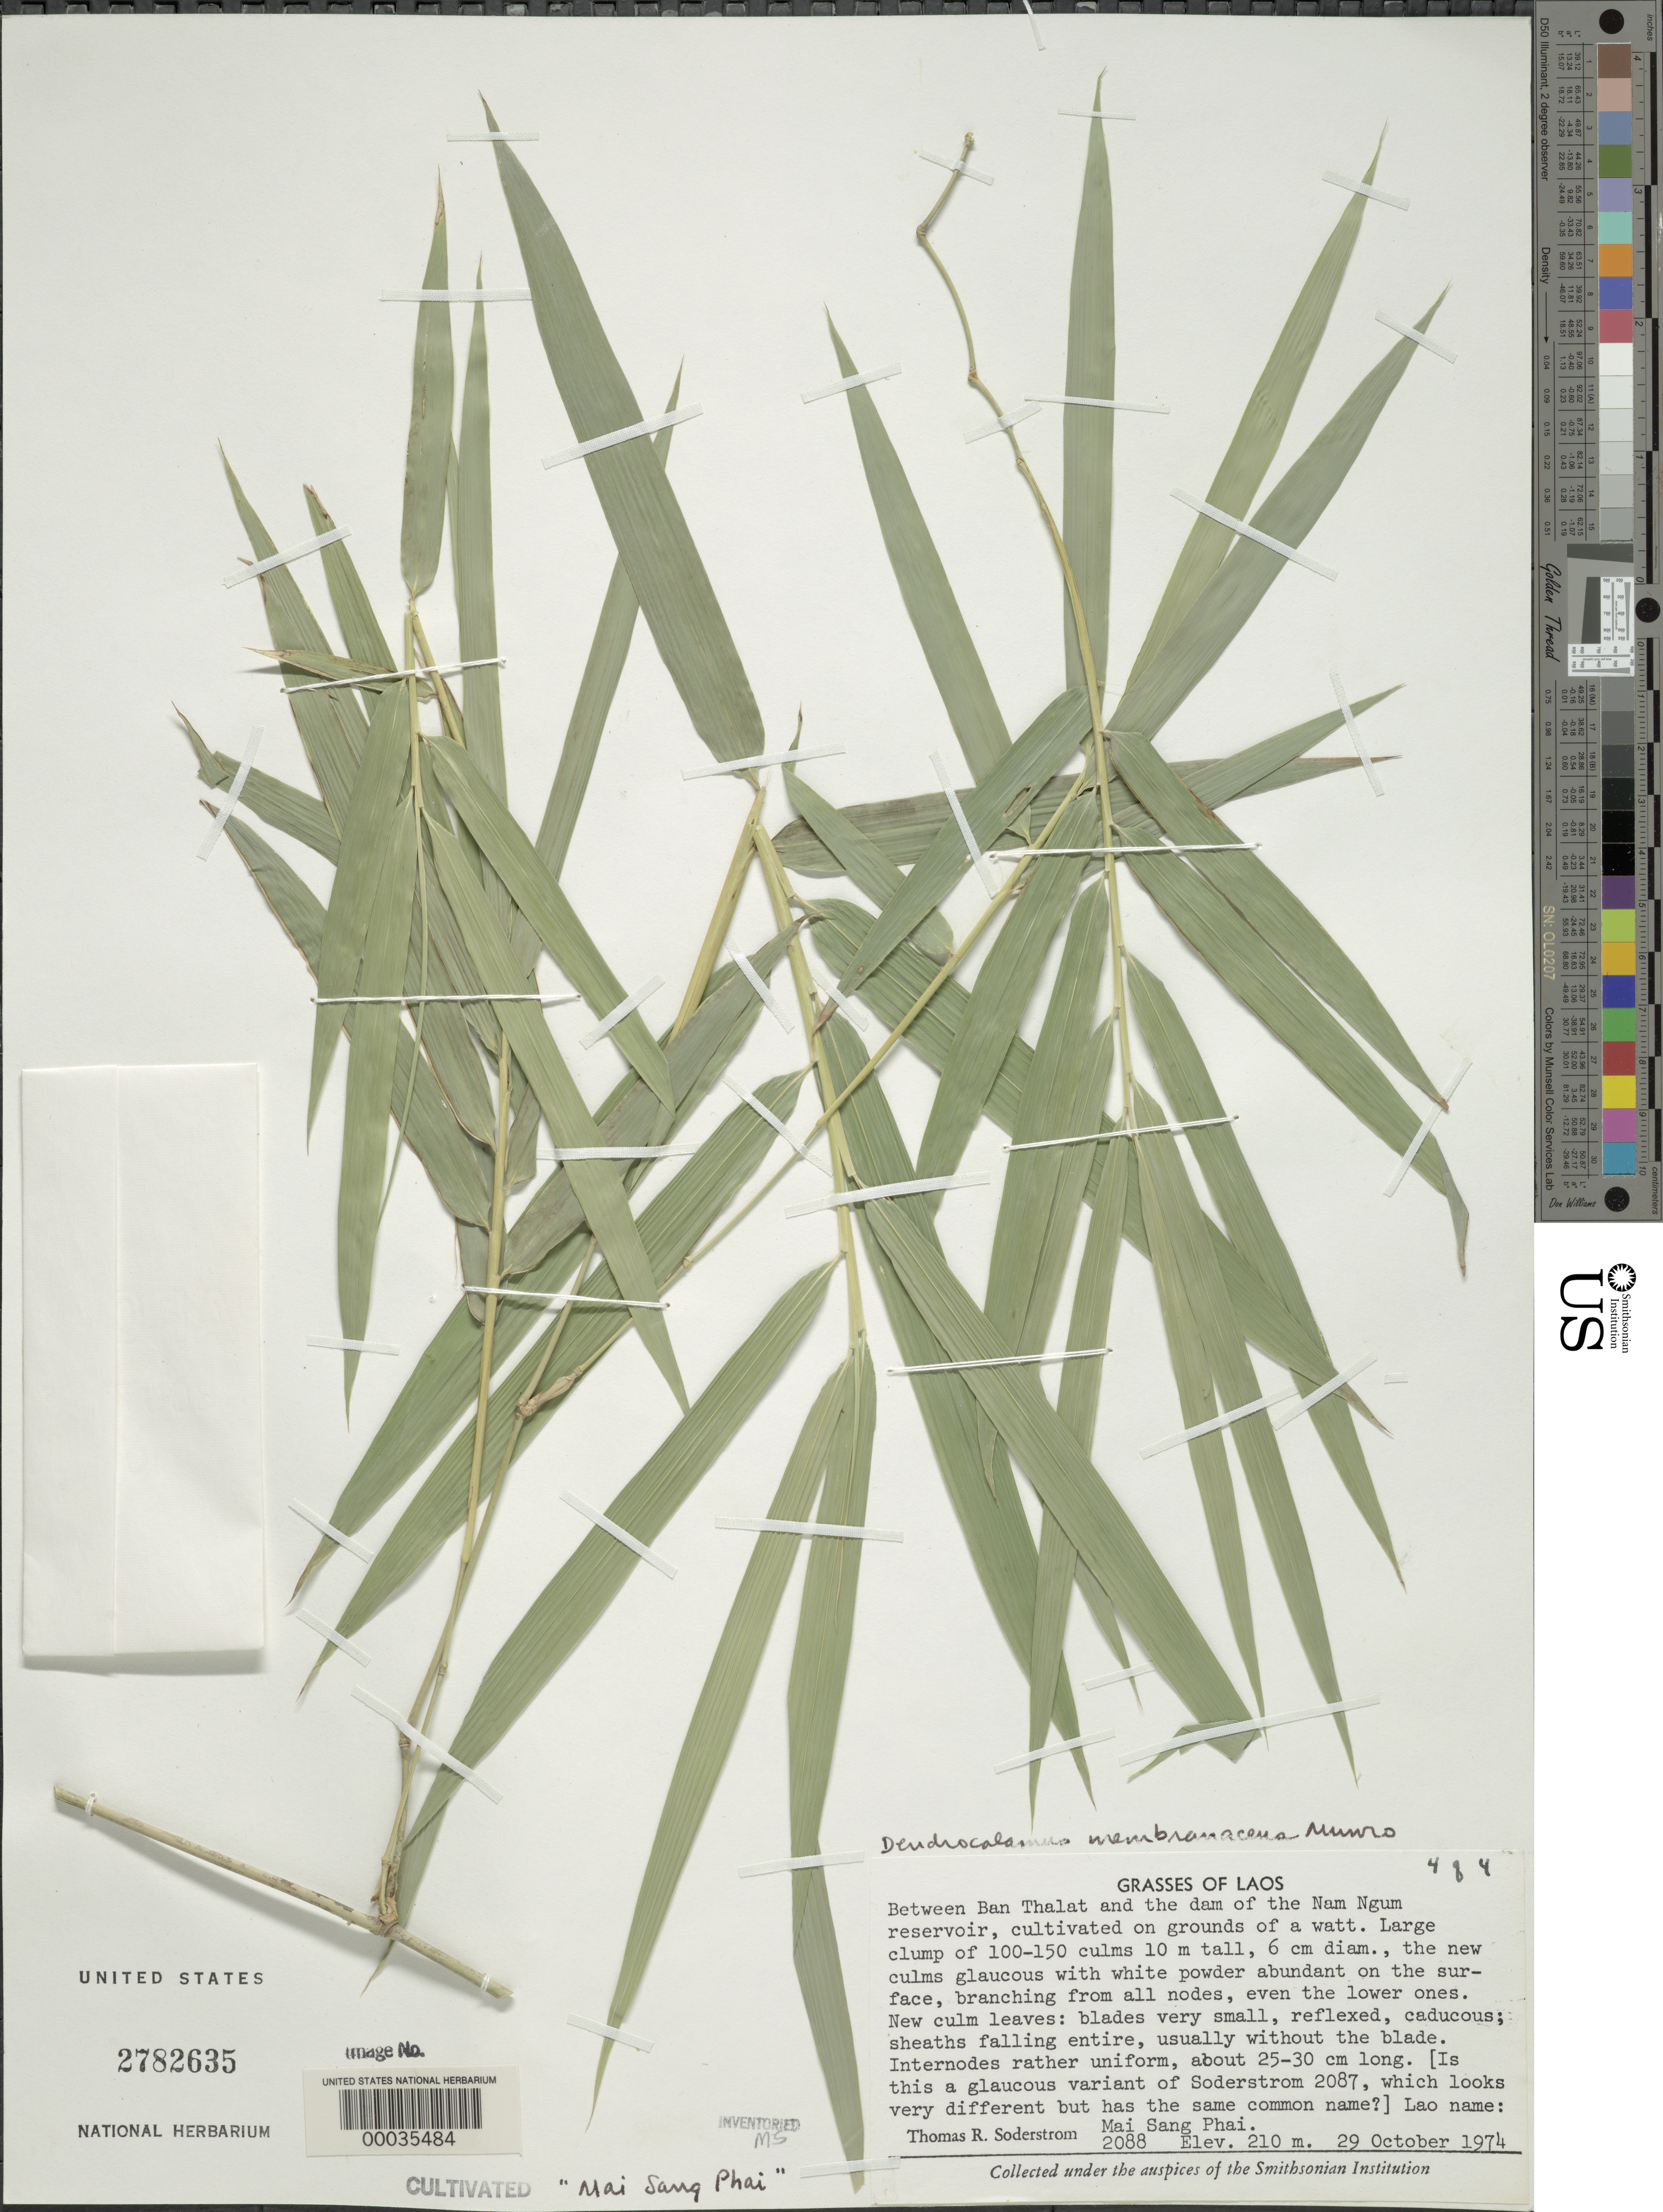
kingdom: Plantae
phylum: Tracheophyta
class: Liliopsida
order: Poales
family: Poaceae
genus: Dendrocalamus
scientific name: Dendrocalamus membranaceus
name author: Munro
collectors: T. R. Soderstrom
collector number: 2088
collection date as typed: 29 Oct 1974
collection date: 1974-10-29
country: Laos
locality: Ban Thalat, Nam Ngum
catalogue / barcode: US 2782635